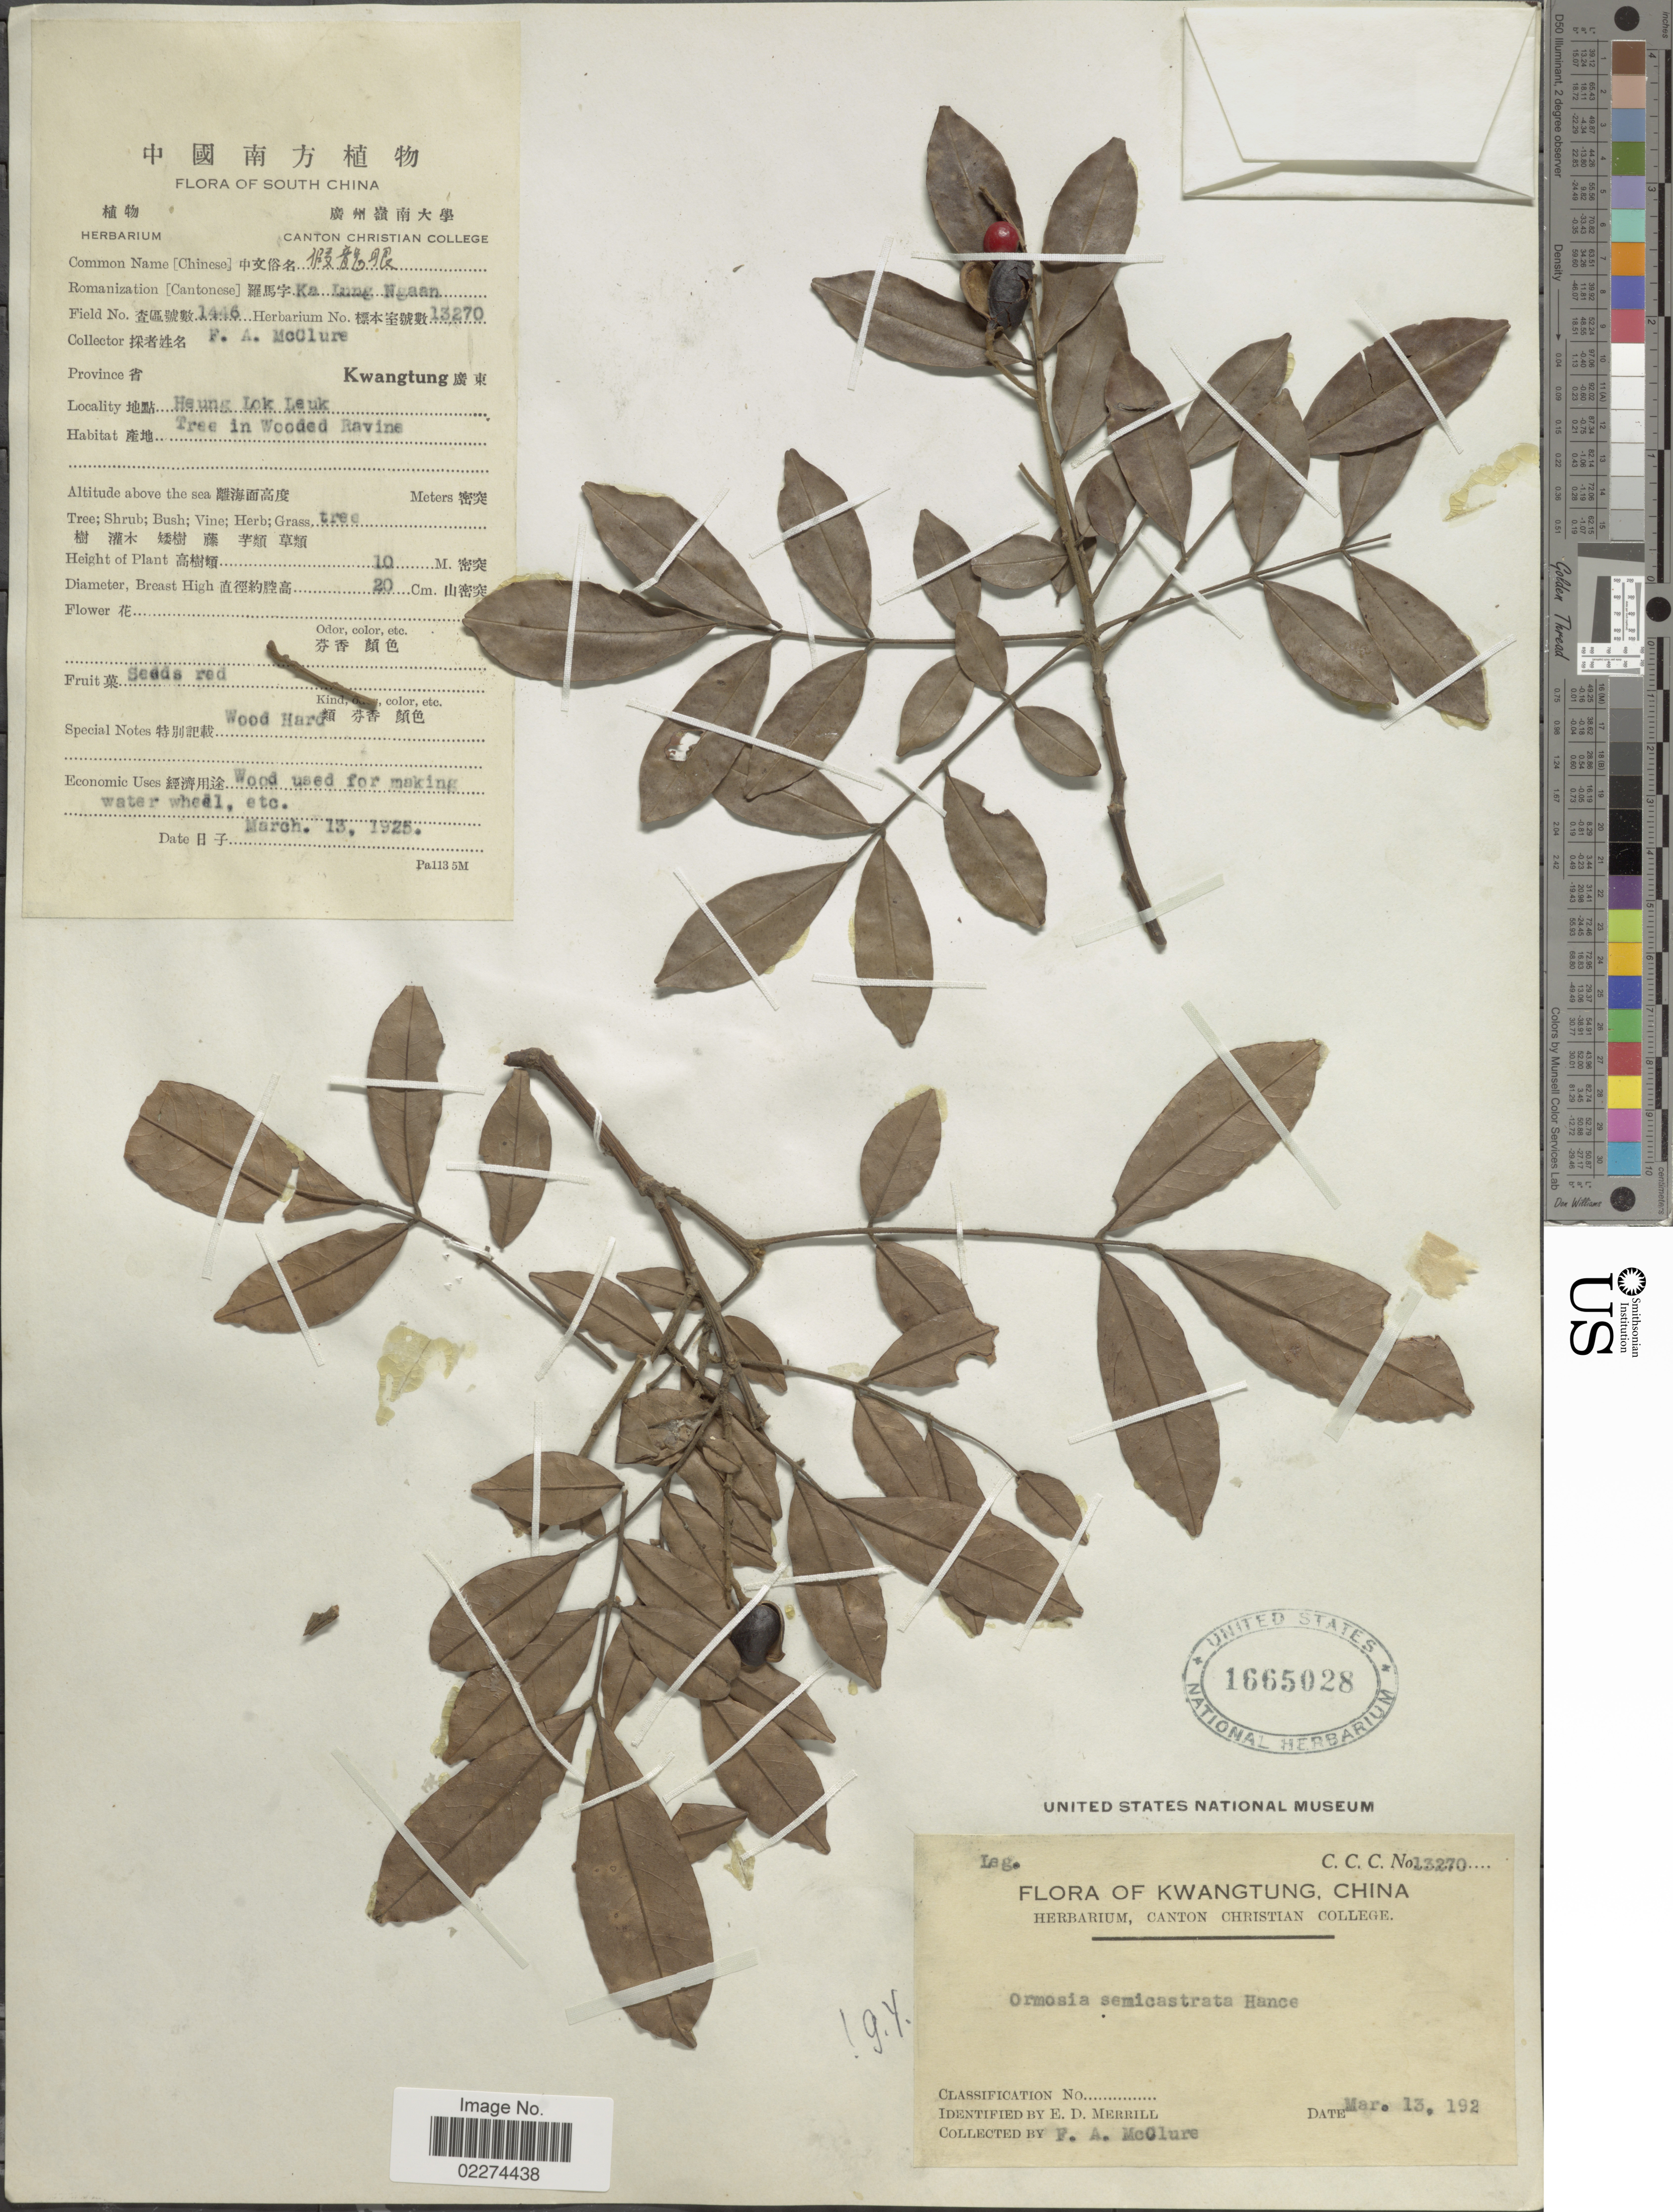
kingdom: Plantae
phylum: Tracheophyta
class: Magnoliopsida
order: Fabales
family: Fabaceae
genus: Ormosia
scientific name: Ormosia semicastrata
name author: Hance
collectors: F. A. McClure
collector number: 13270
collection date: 1925-03-13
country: China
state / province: Guangdong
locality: Kwangtung, Heung Lok Leuk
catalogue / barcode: US 1665028